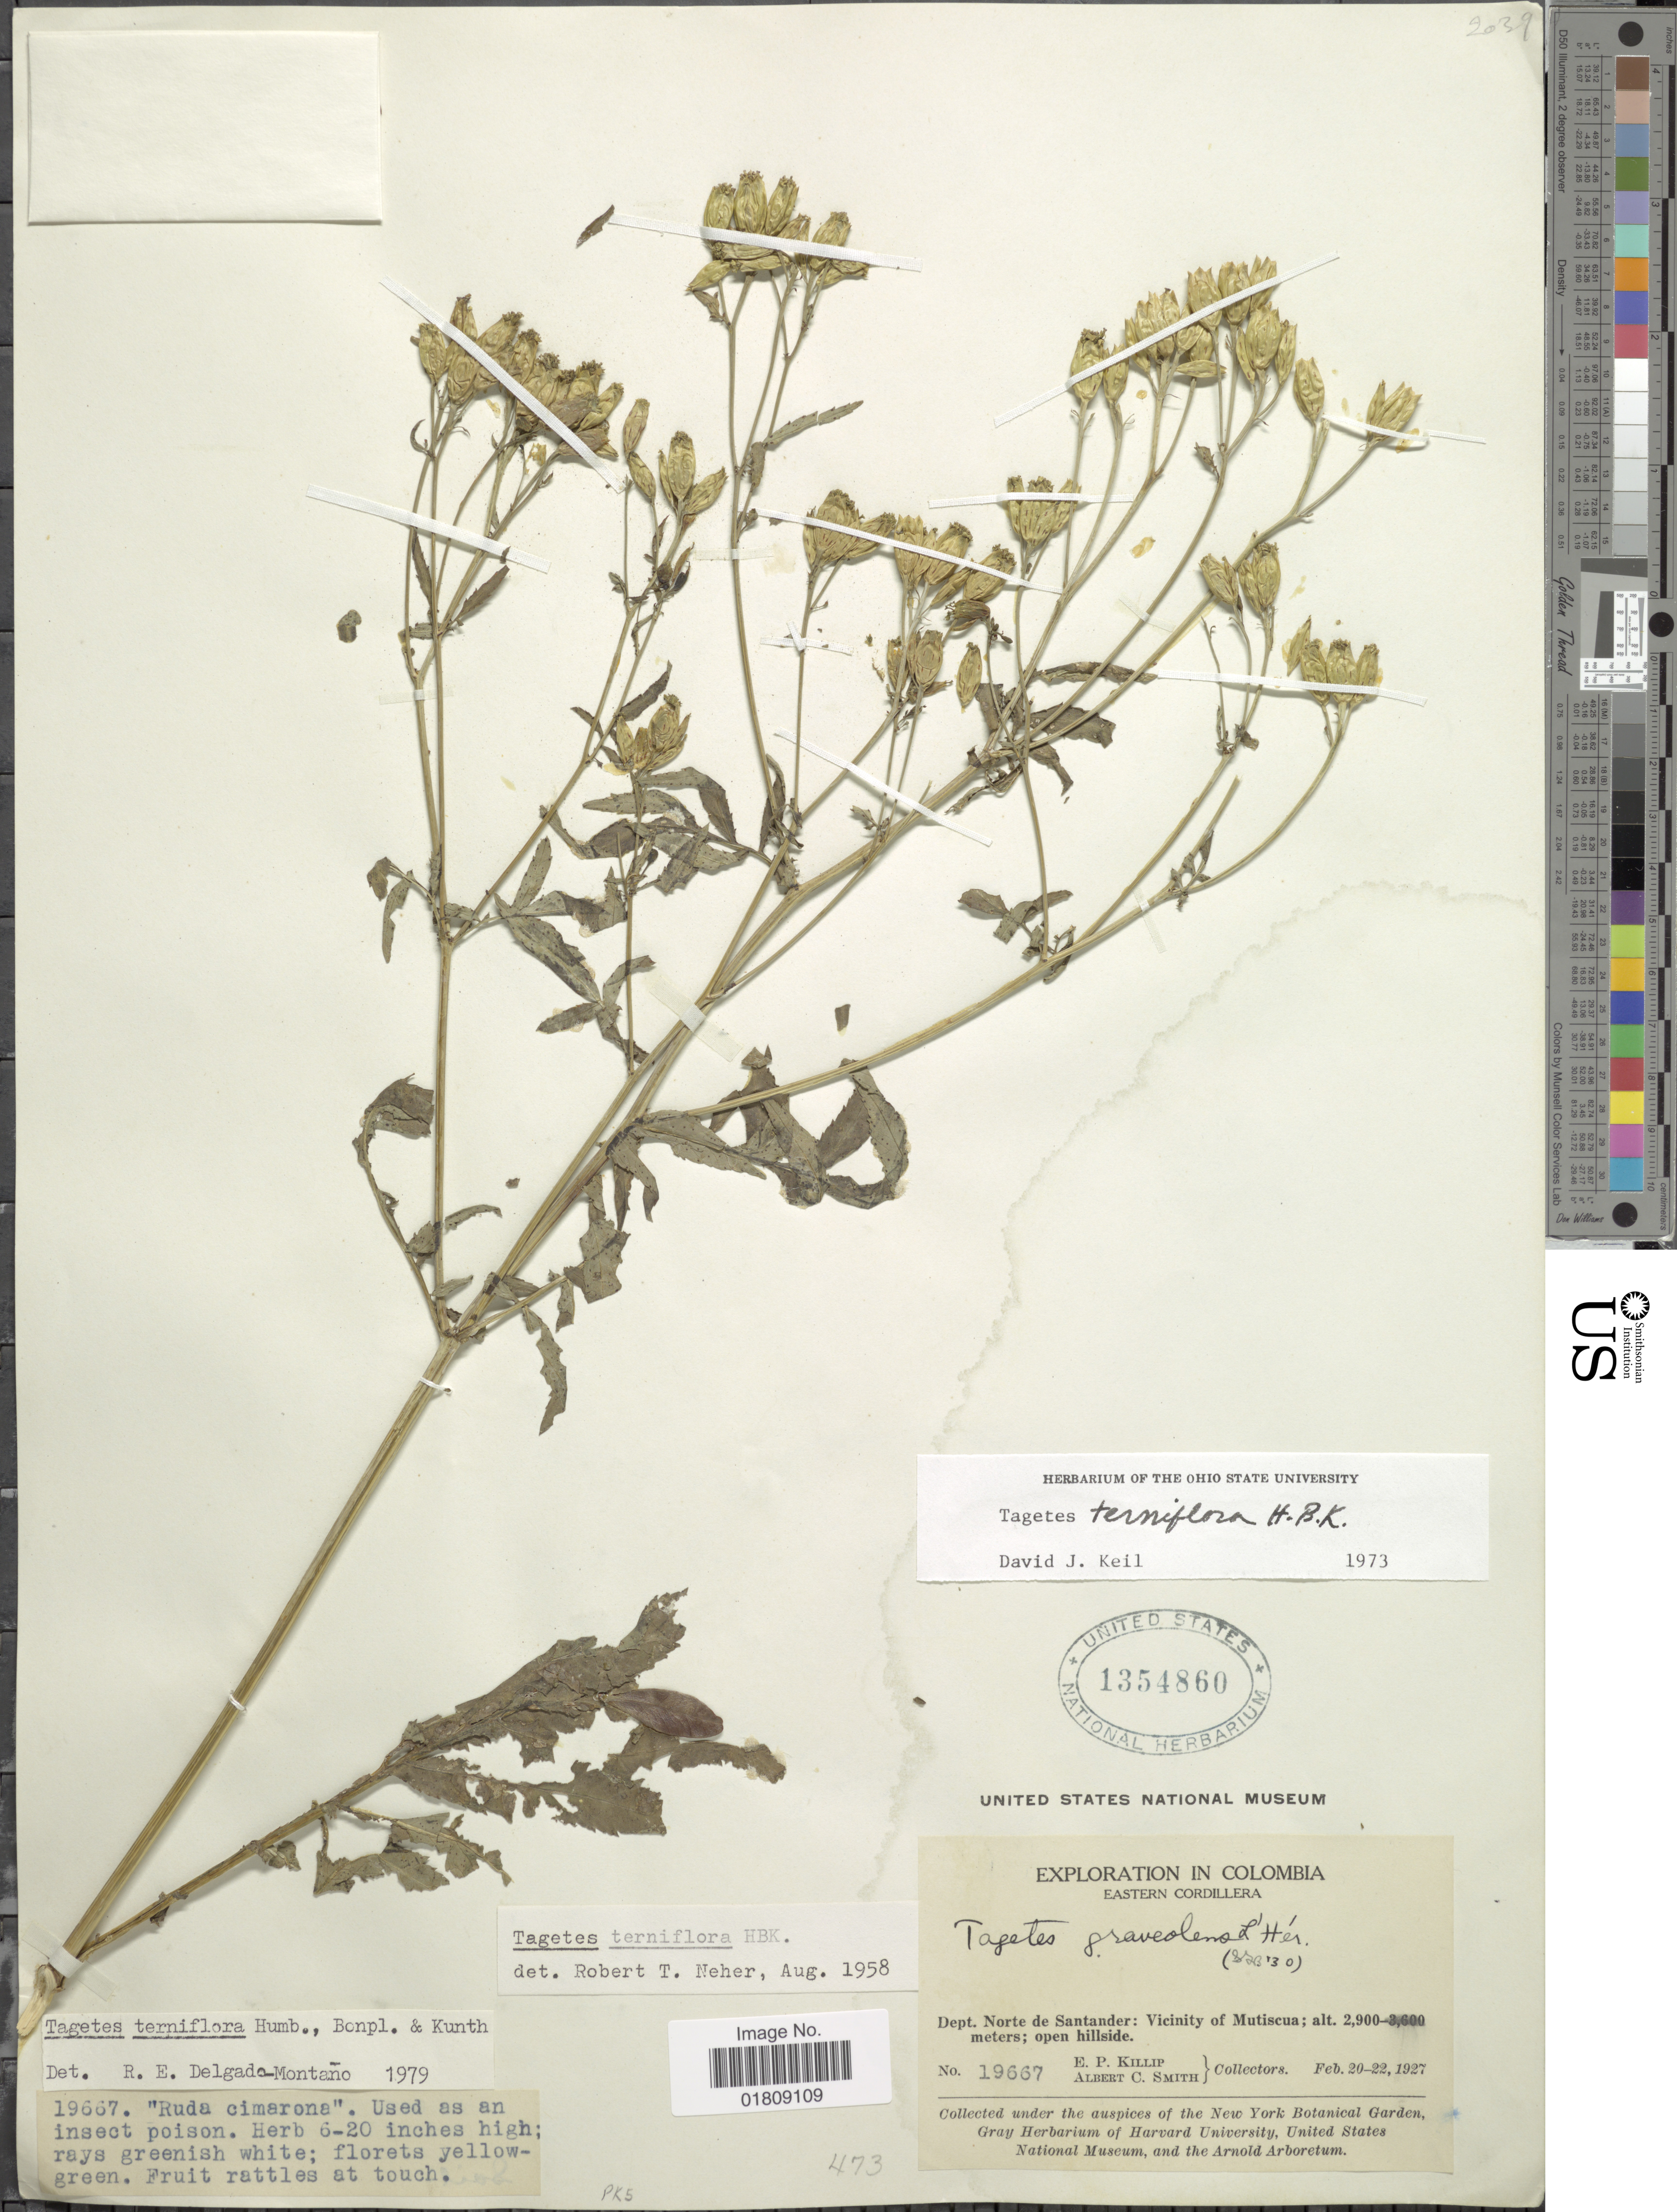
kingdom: Plantae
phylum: Tracheophyta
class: Magnoliopsida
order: Asterales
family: Asteraceae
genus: Tagetes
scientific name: Tagetes terniflora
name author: Kunth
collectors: E. P. Killip & A. C. Smith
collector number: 19667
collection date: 1927-02-20/1927-02-22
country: Colombia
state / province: Norte de Santander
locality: Eastern Cordillera, Vicinity o Mutiscua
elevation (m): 2900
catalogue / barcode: US 1354860